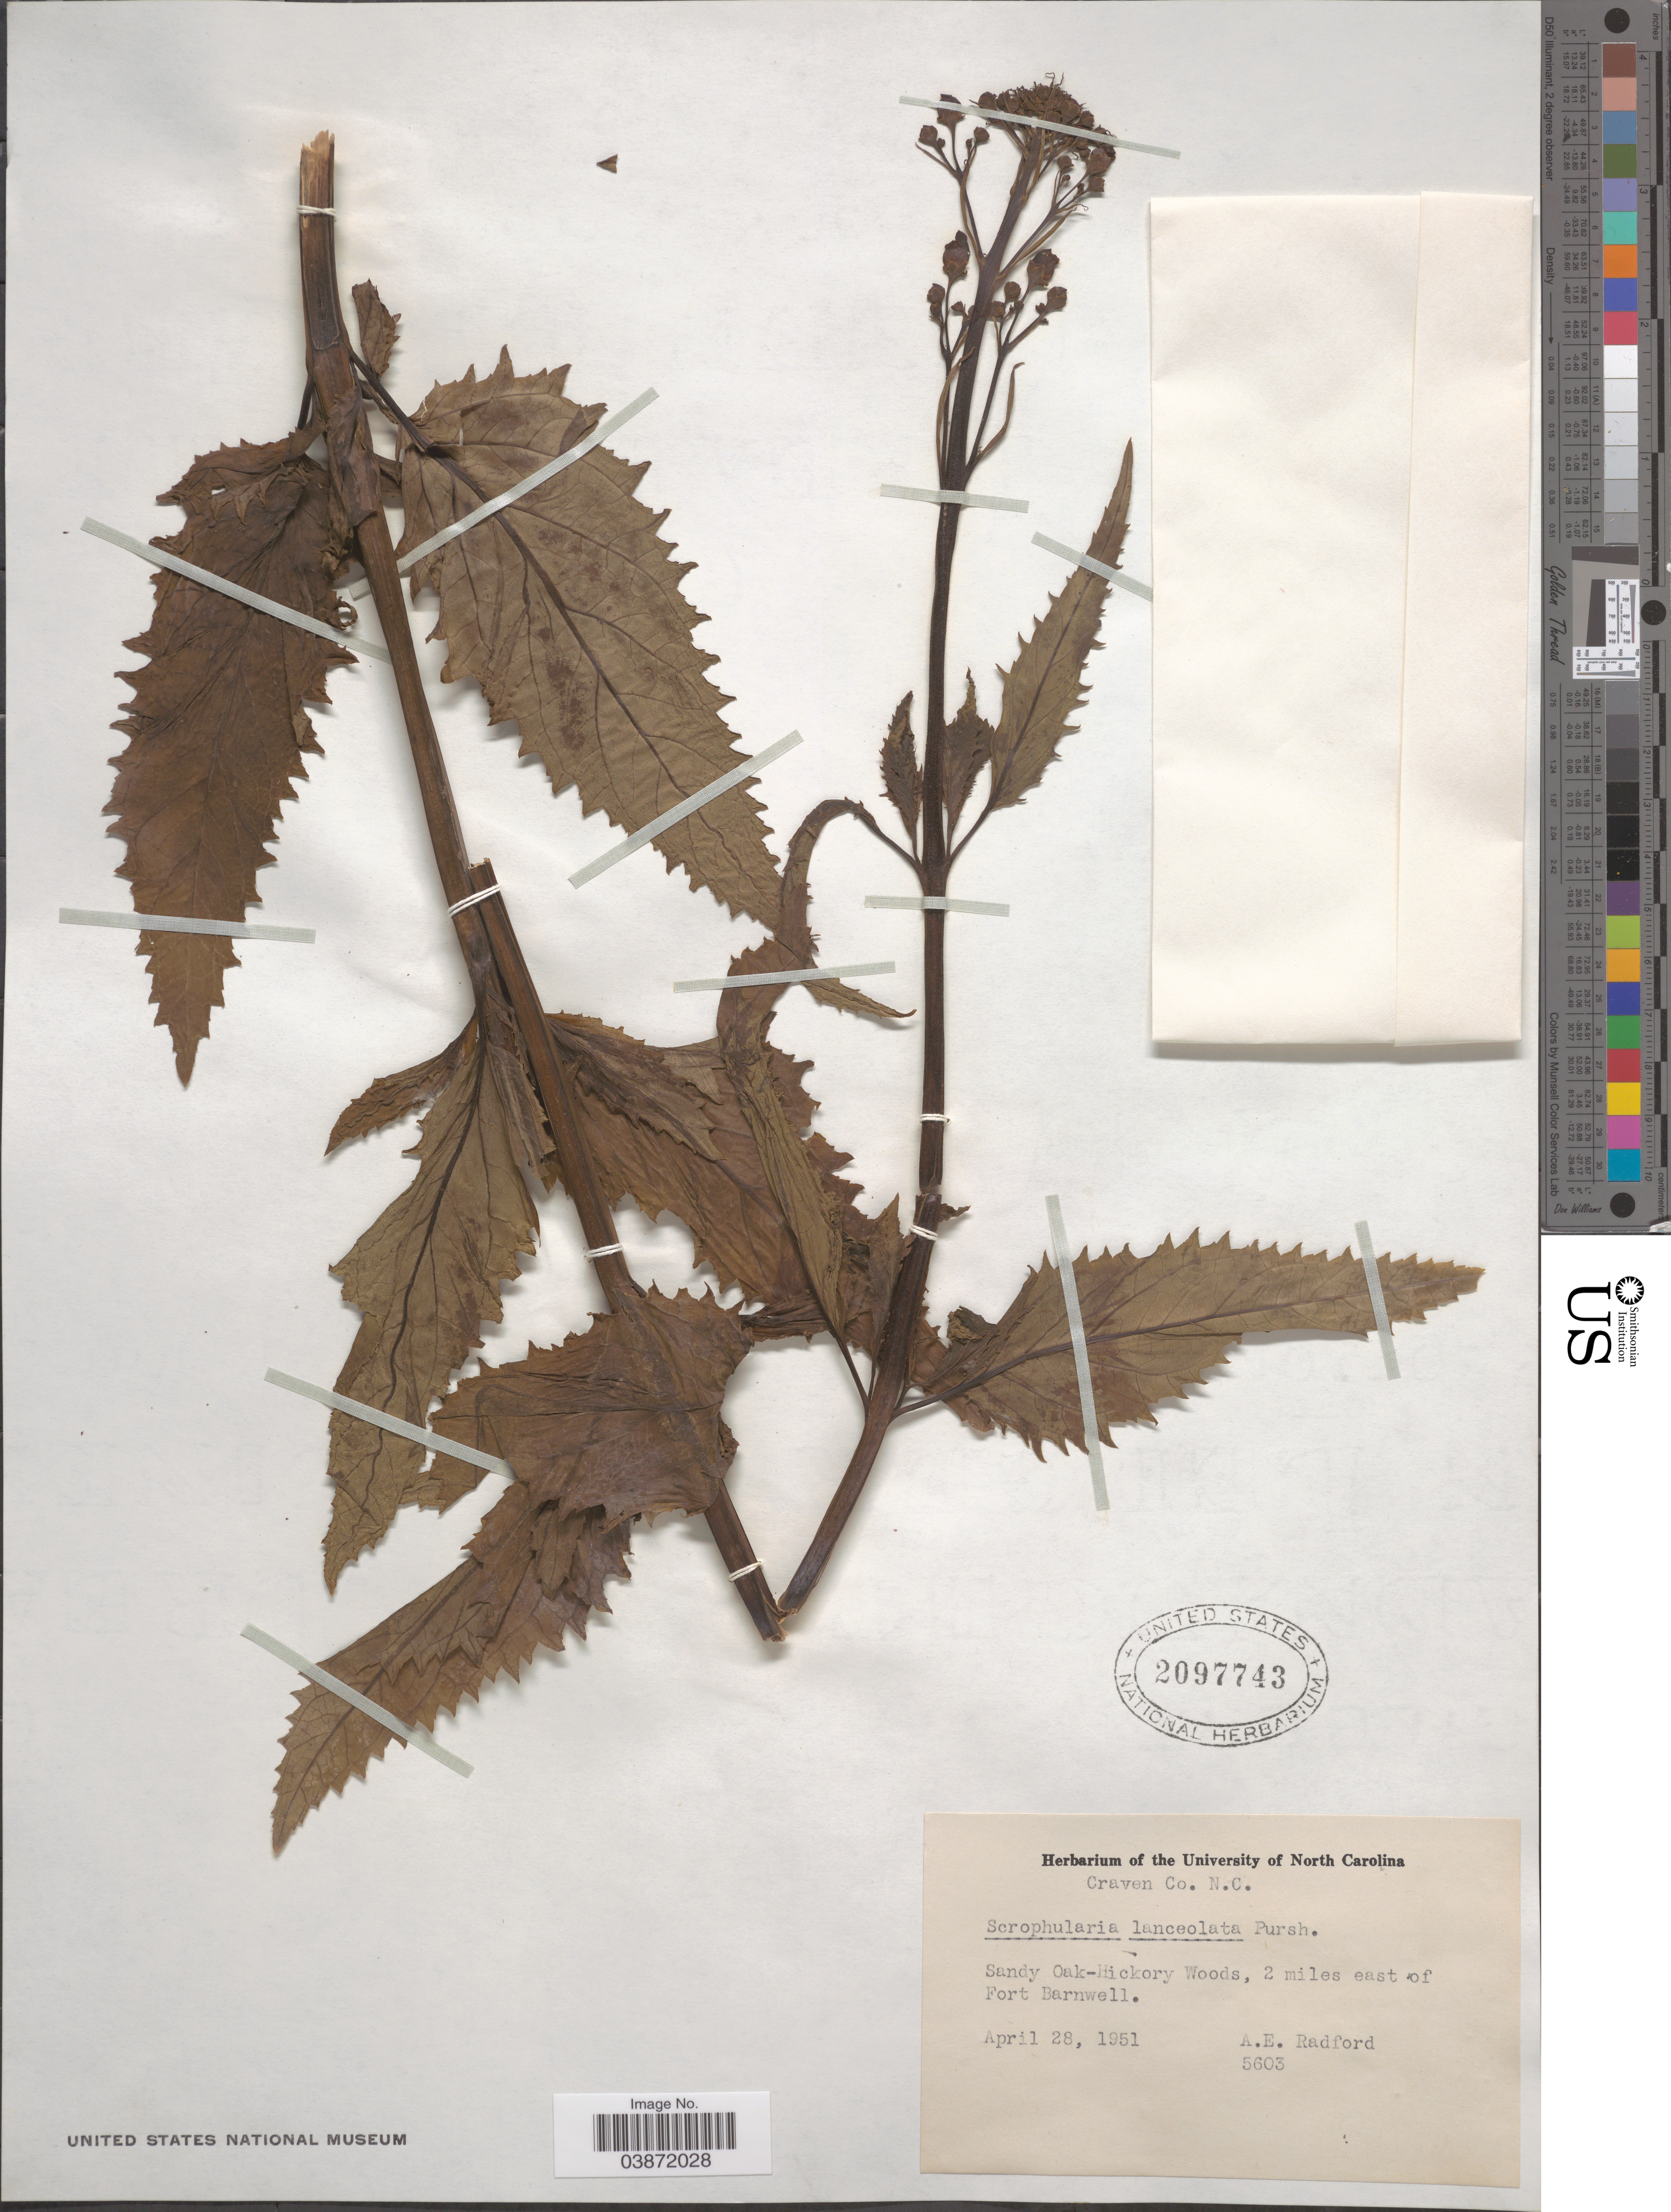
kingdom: Plantae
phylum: Tracheophyta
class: Magnoliopsida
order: Lamiales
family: Scrophulariaceae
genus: Scrophularia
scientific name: Scrophularia lanceolata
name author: Pursh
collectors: A. E. Radford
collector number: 5603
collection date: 1951-04-28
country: United States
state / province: North Carolina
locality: Craven Co. Sandy Oak-Hickory Woods, 2 miles east of Fort Barnwell.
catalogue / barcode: US 2097743